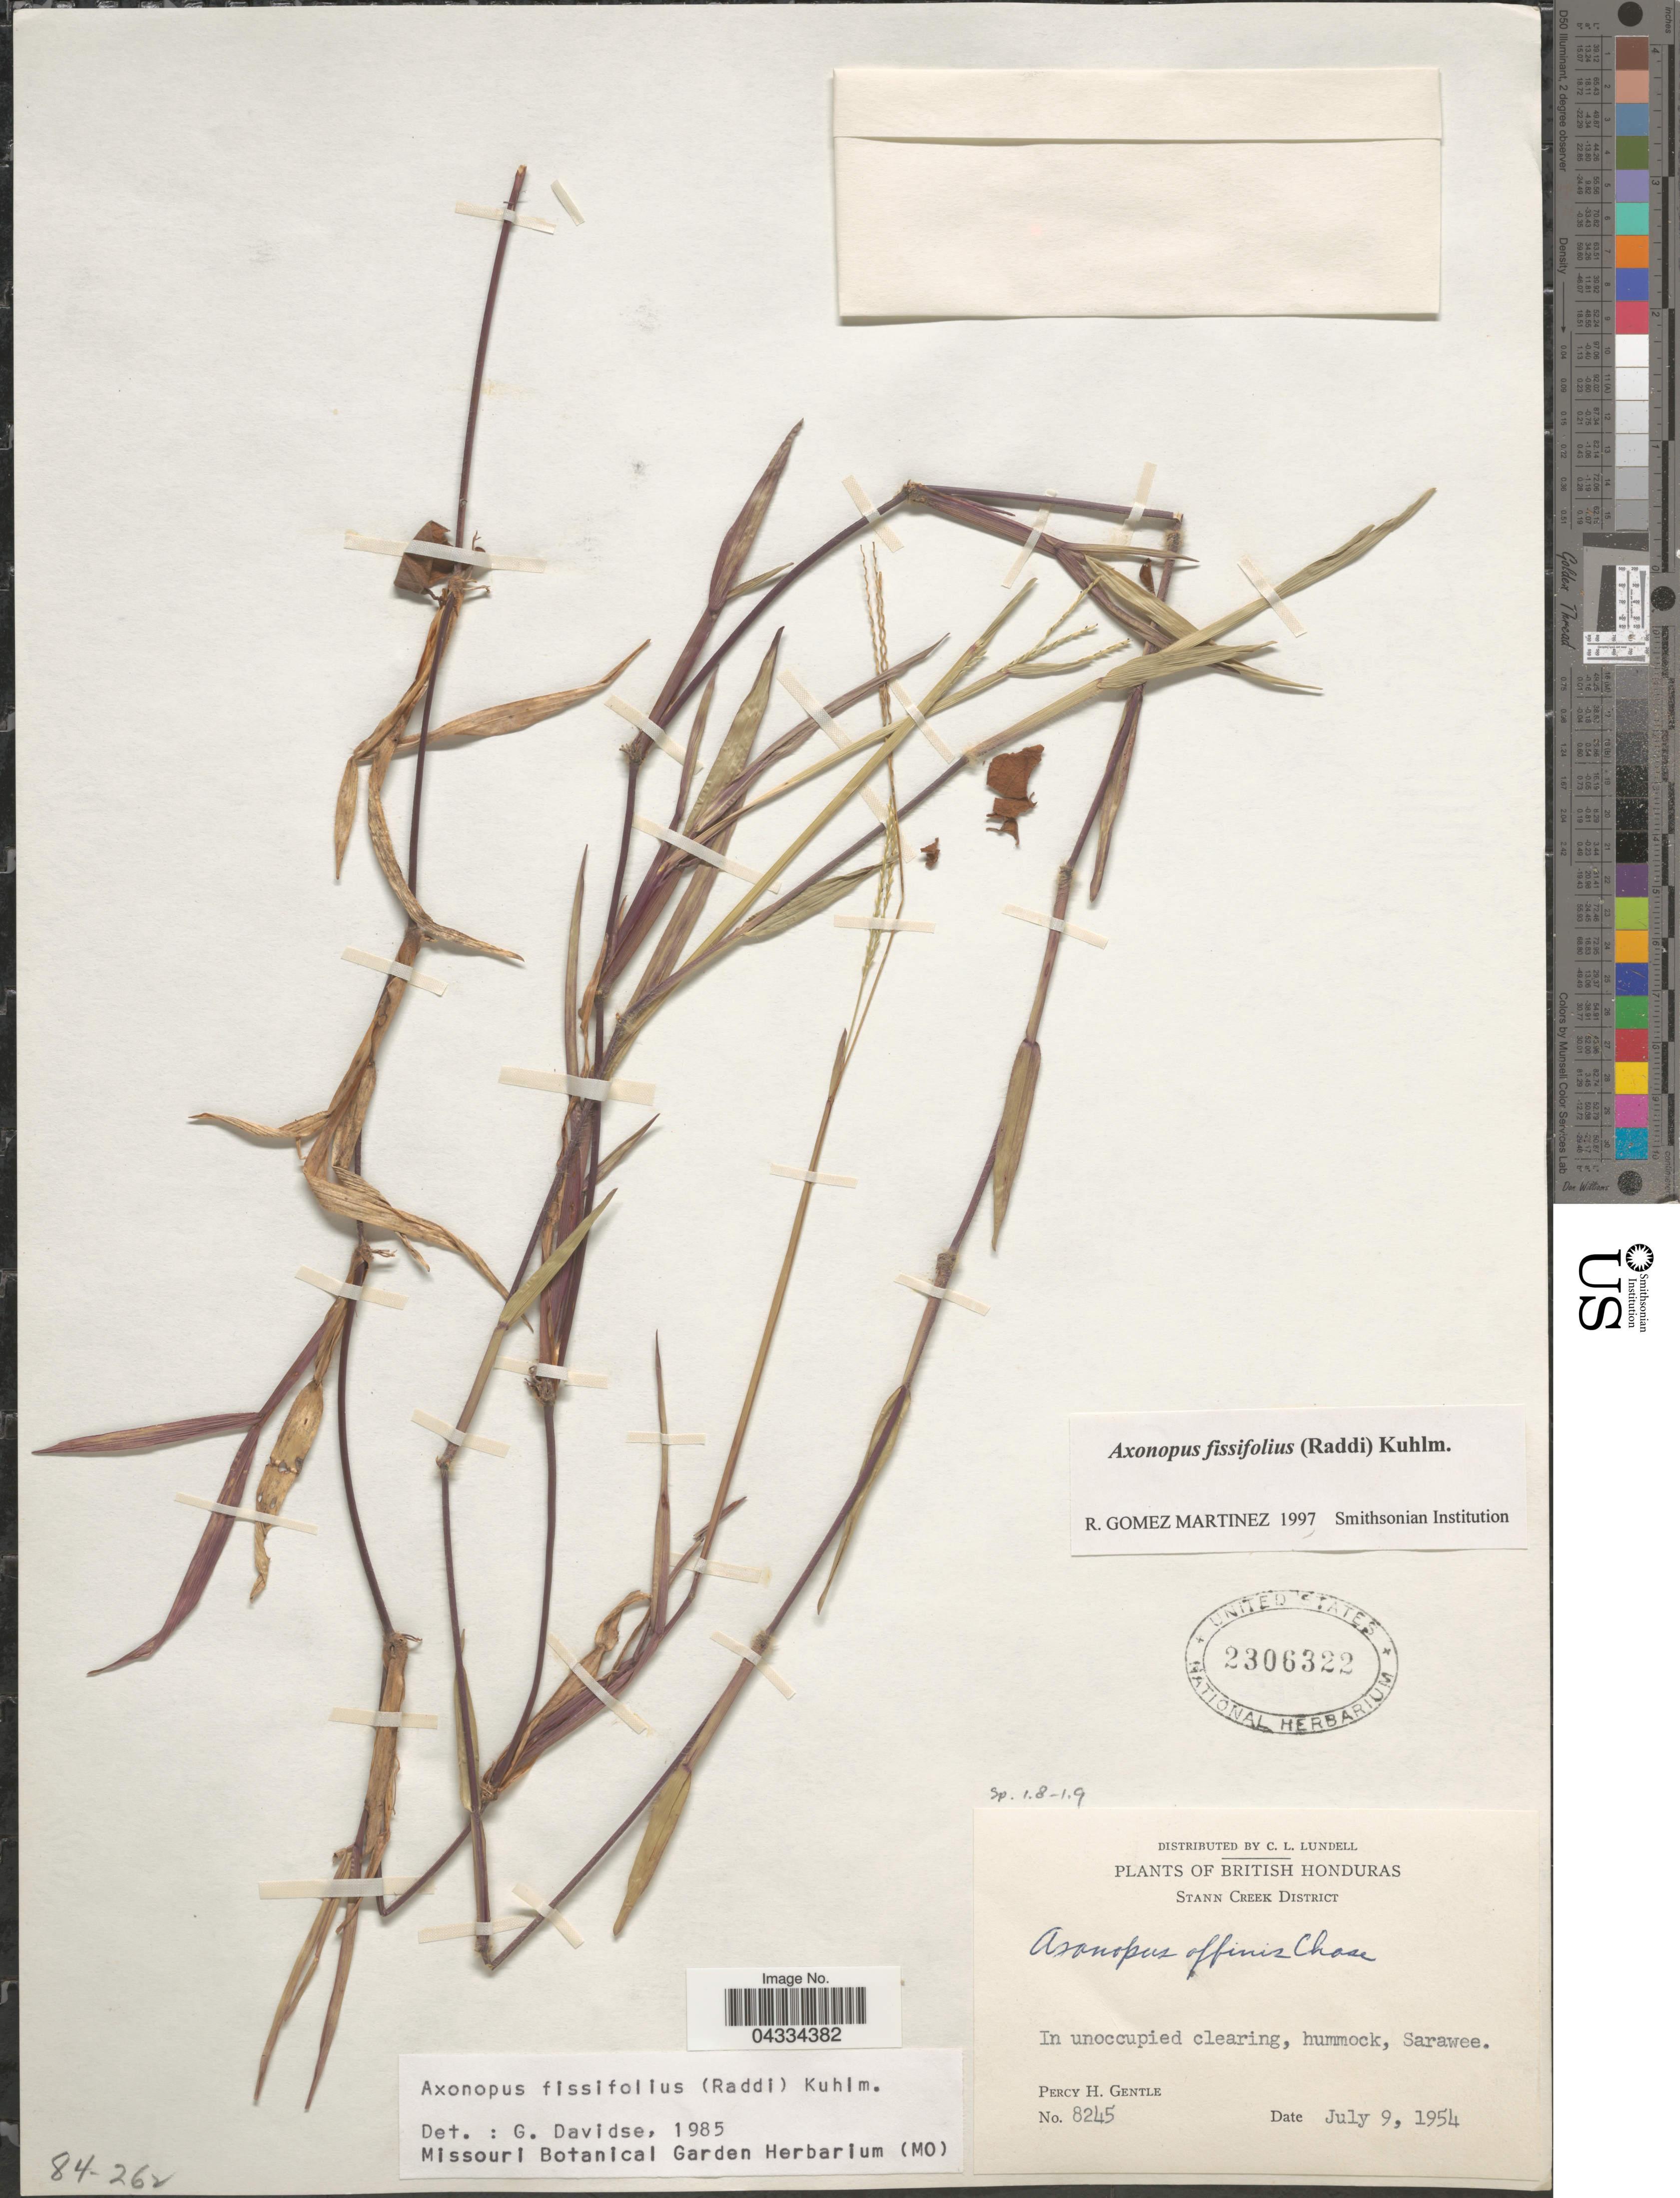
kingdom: Plantae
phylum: Tracheophyta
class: Liliopsida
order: Poales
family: Poaceae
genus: Axonopus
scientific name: Axonopus fissifolius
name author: (Raddi) Kuhlm.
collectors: P. H. Gentle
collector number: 8245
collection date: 1954-07-09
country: Belize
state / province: Stann Creek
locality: British Honduras. Stann Creek District. In unoccupied clearing, hummock, Sarawee.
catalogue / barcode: US 2306322